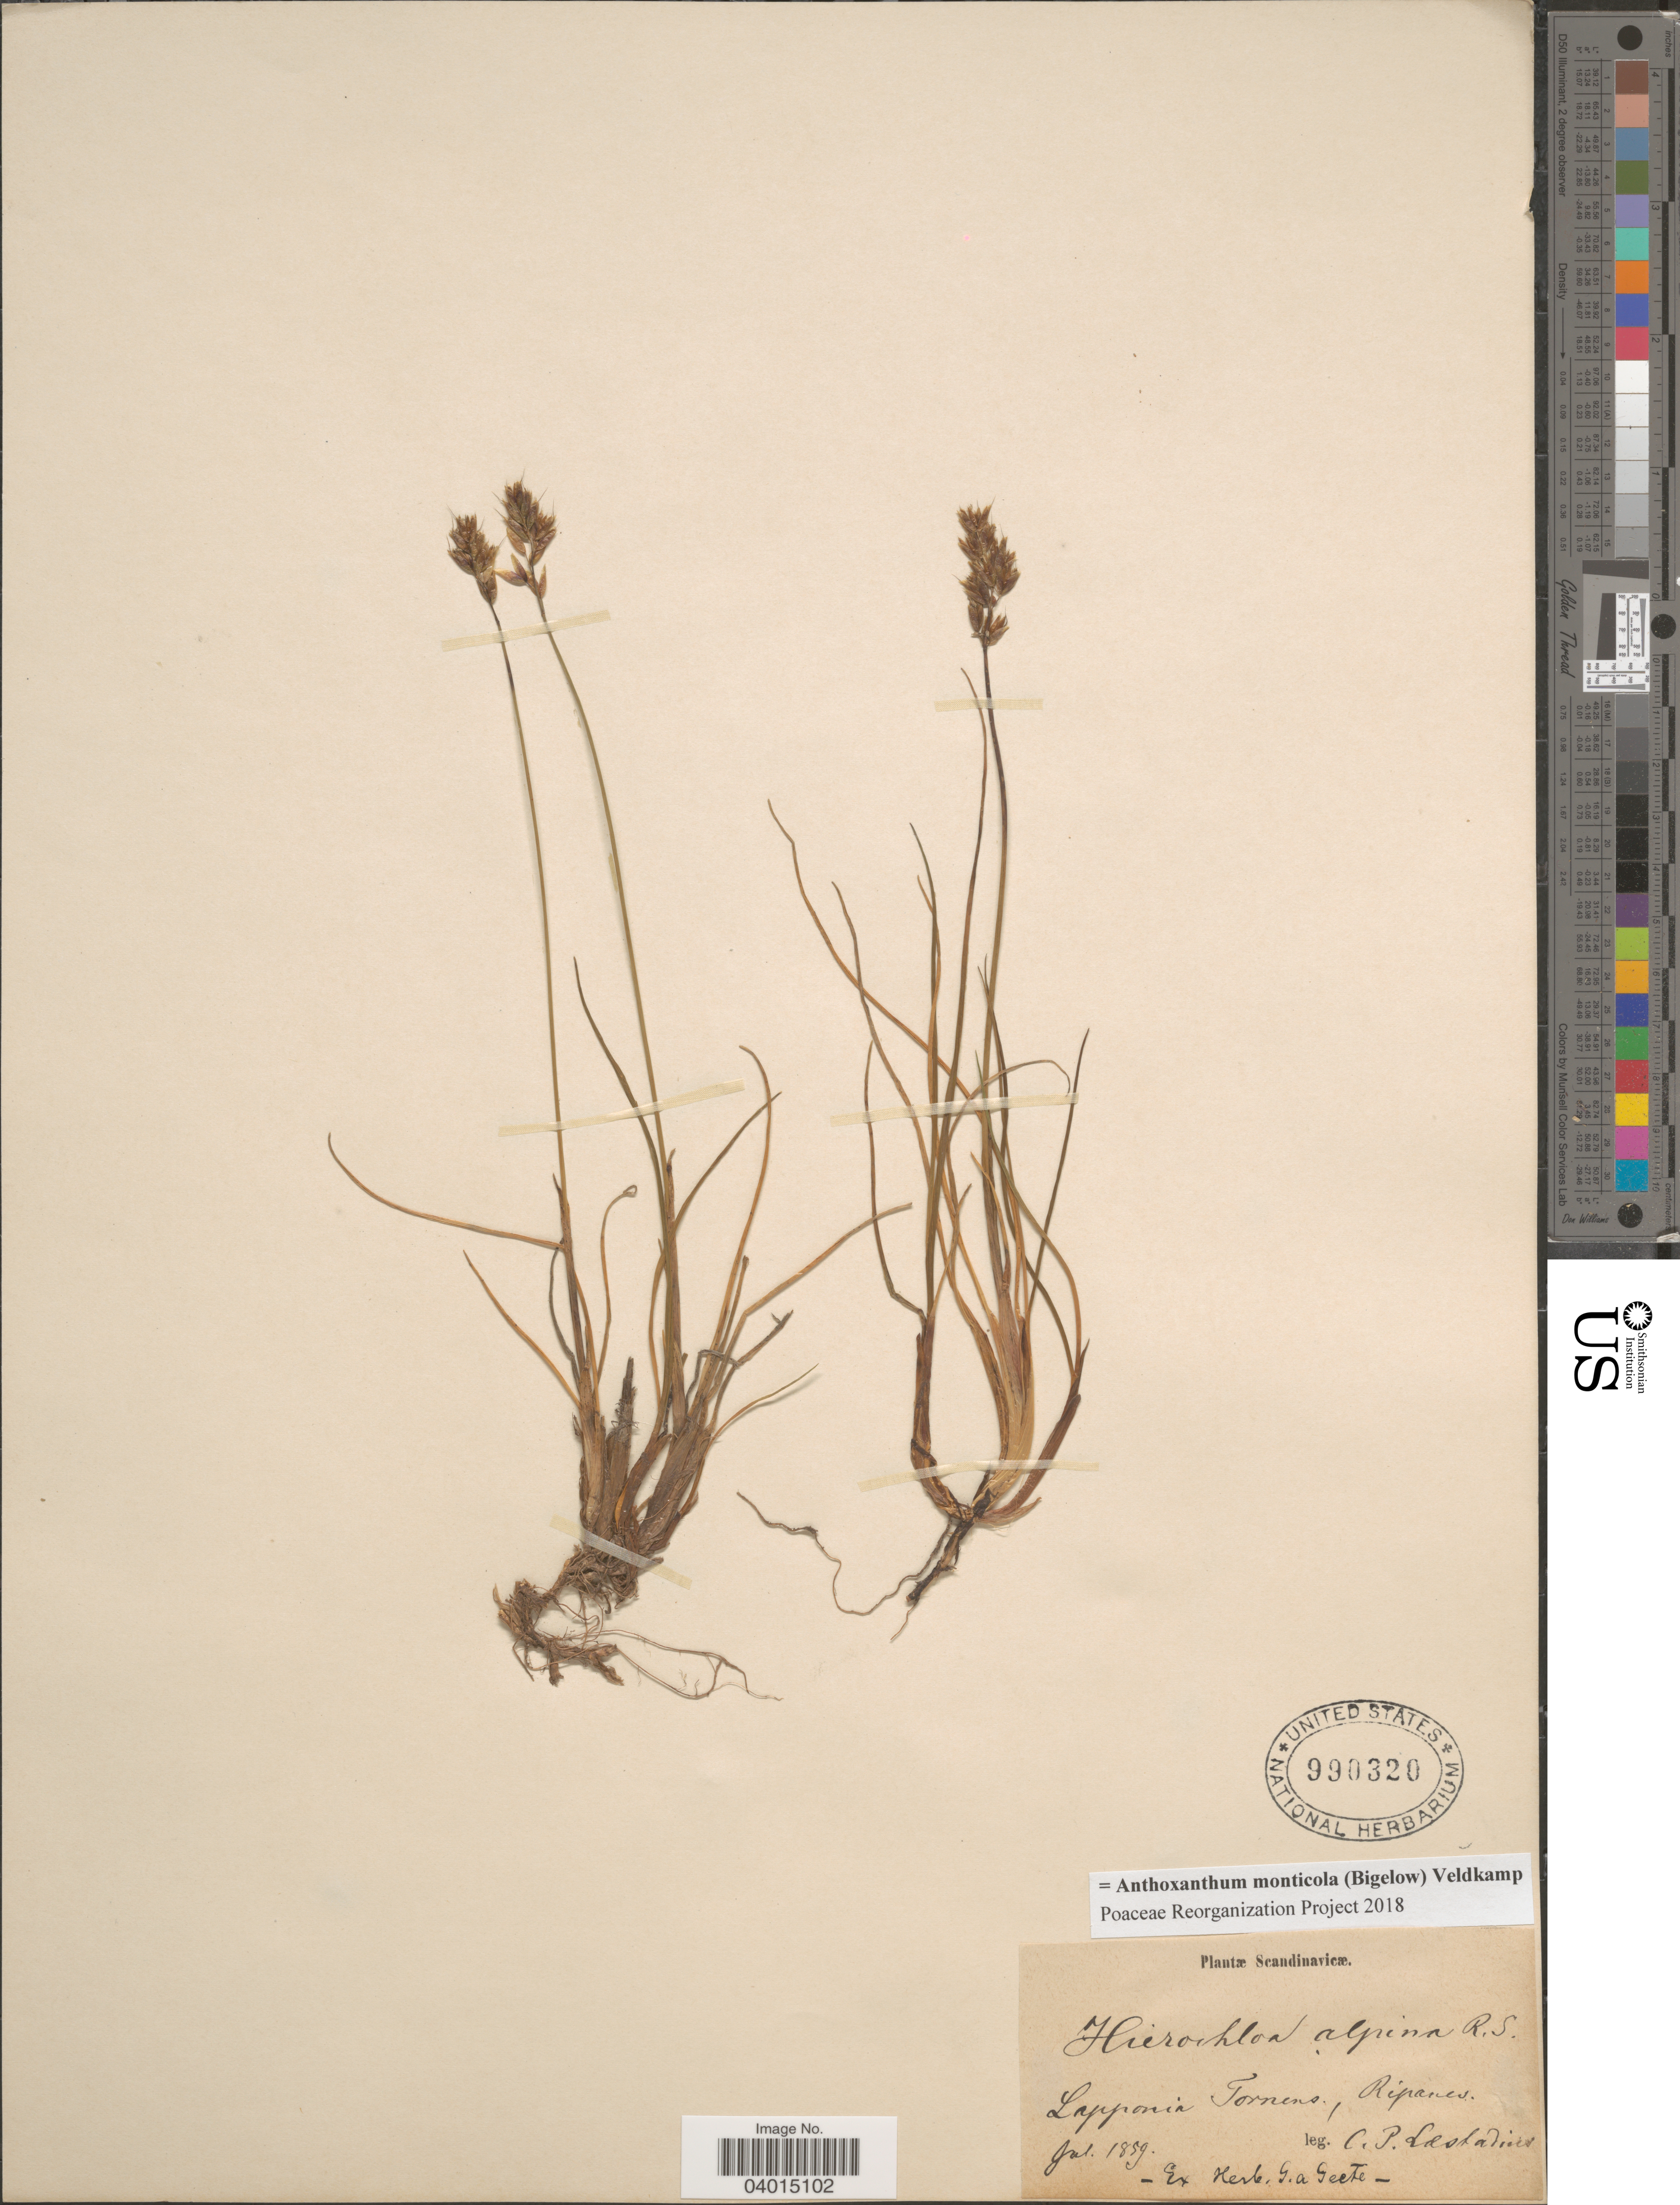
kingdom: Plantae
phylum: Tracheophyta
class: Liliopsida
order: Poales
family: Poaceae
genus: Anthoxanthum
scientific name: Anthoxanthum monticola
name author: (Bigelow) Veldkamp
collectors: C. Laestadius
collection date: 1859-07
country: Finland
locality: Scandinavicae. Lapponia Tornens., Ripares.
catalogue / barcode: US 990320